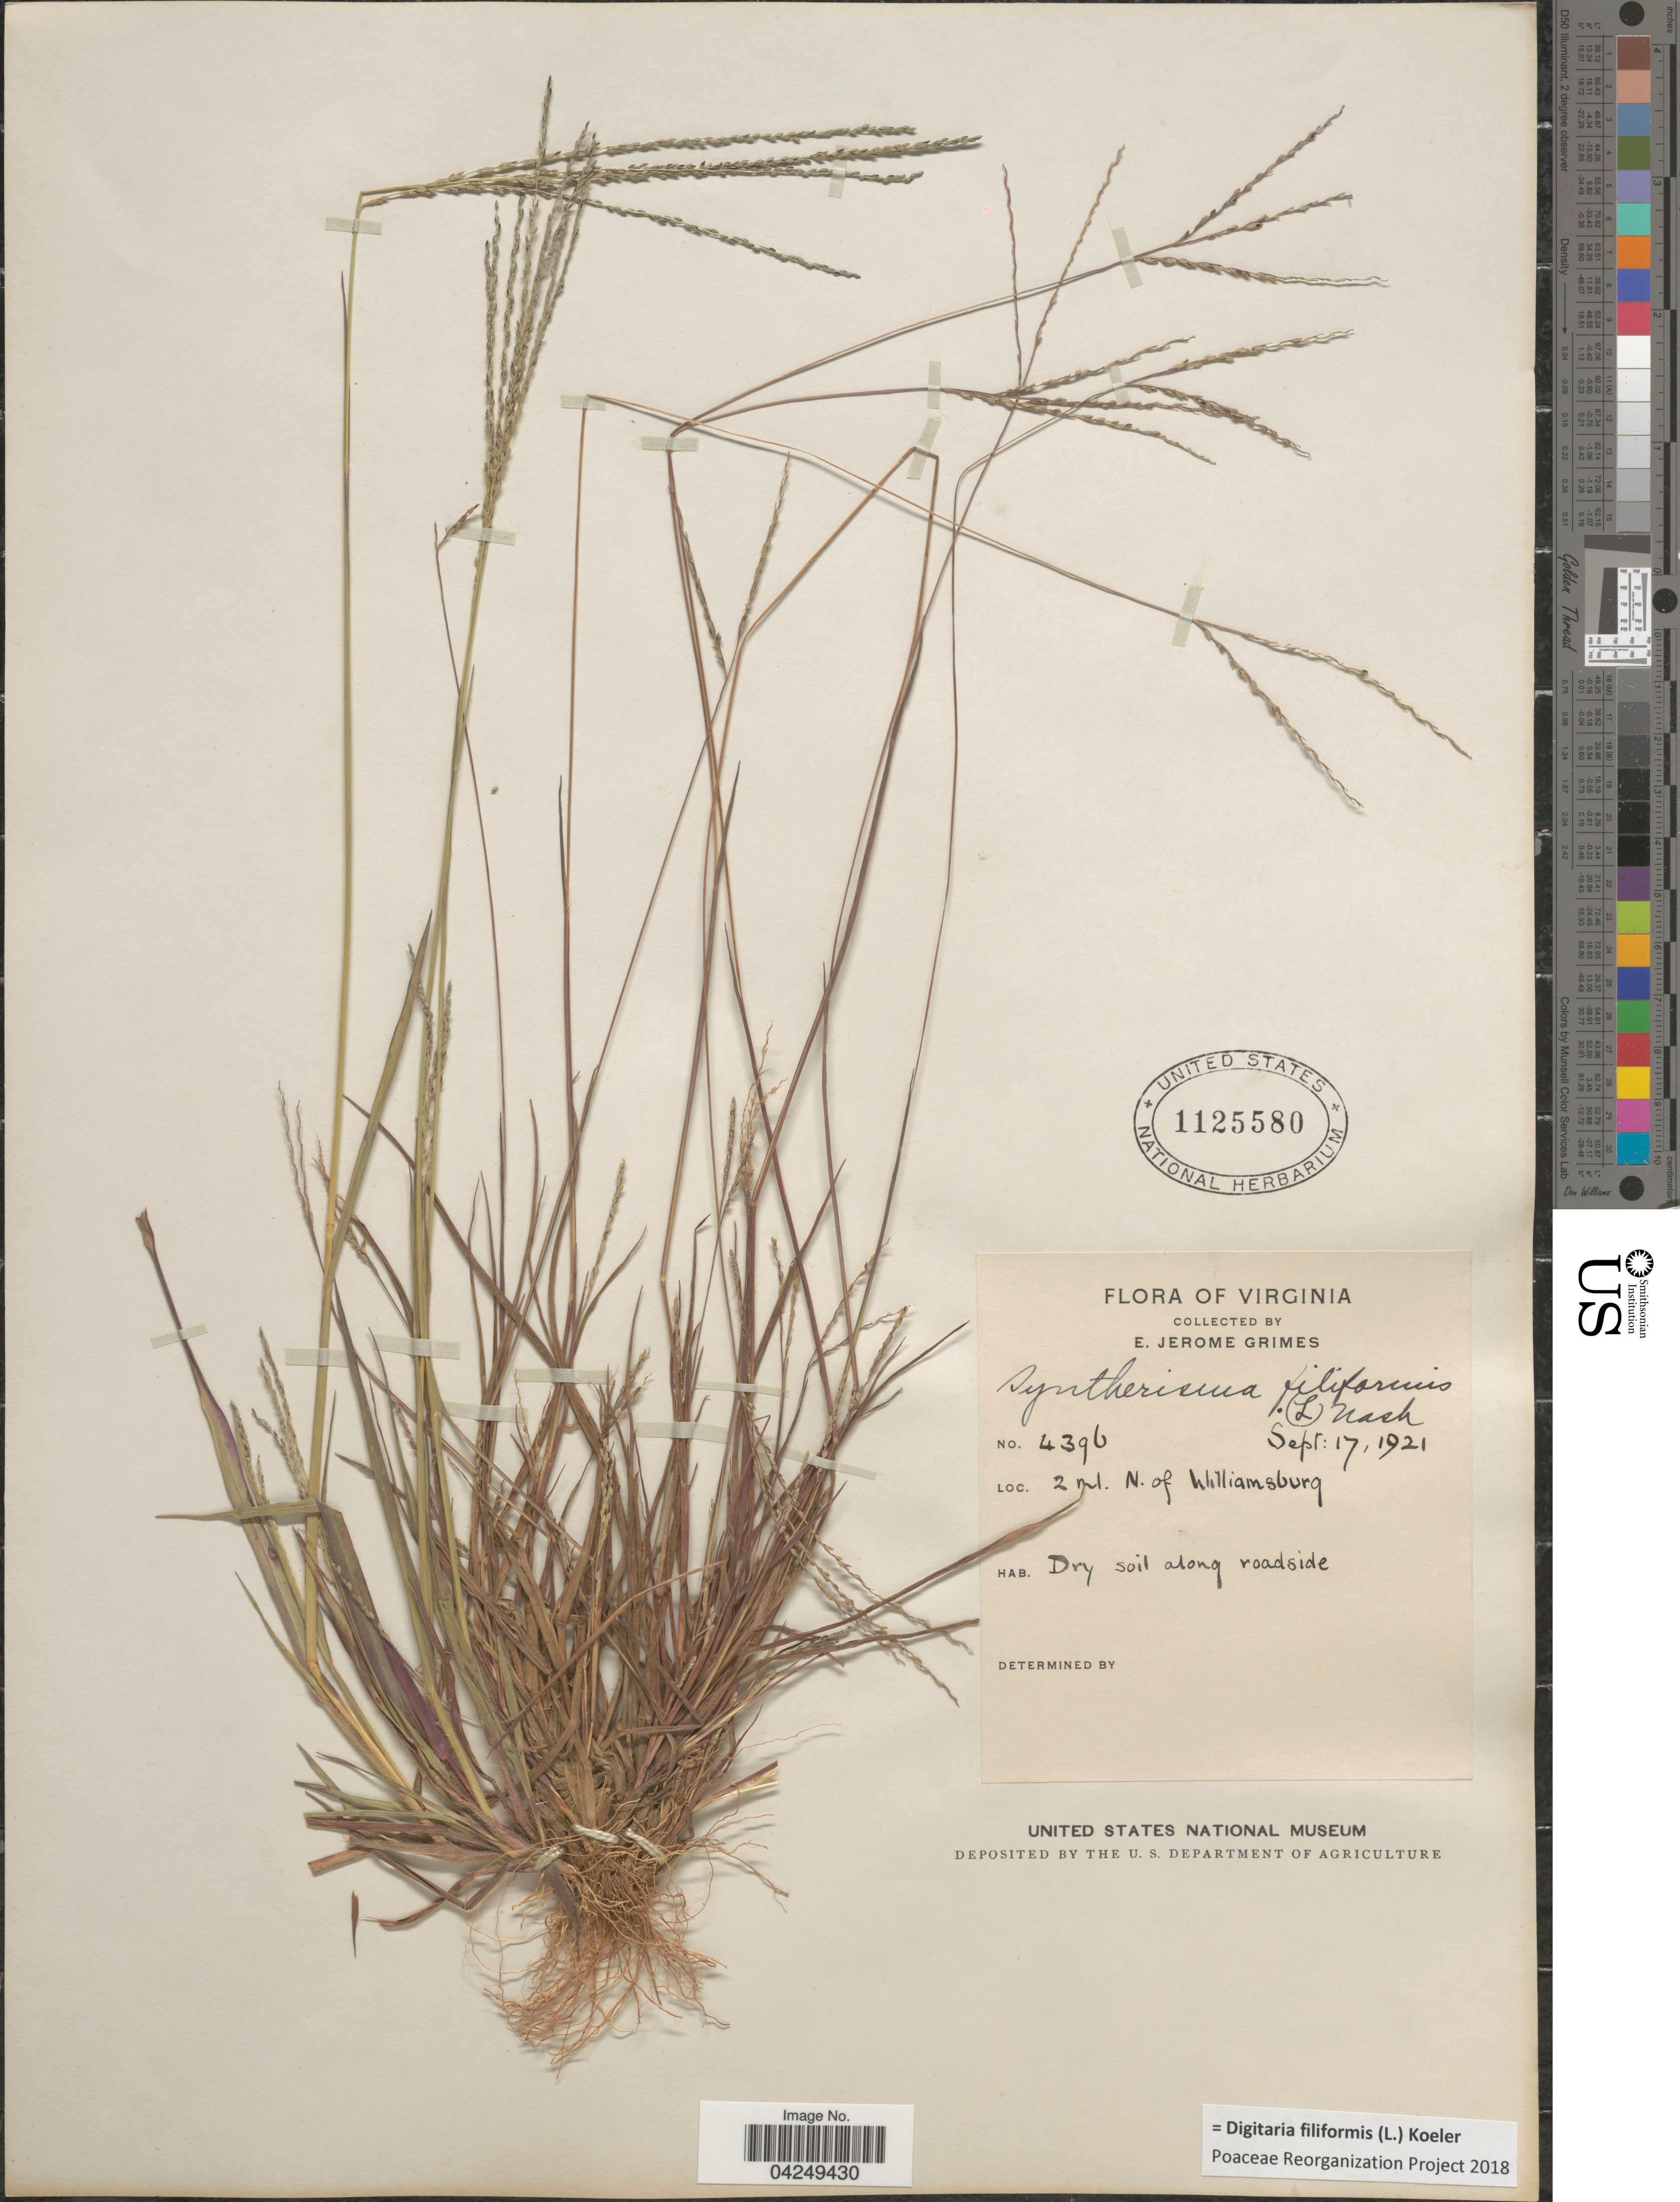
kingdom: Plantae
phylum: Tracheophyta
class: Liliopsida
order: Poales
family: Poaceae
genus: Digitaria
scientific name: Digitaria filiformis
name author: (L.) Koeler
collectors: E. J. Grimes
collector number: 4396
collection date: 1921-09-17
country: United States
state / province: Virginia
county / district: City of Williamsburg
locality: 2 mi. N. of Williamsburg. Dry soil along roadside.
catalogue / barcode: US 1125580